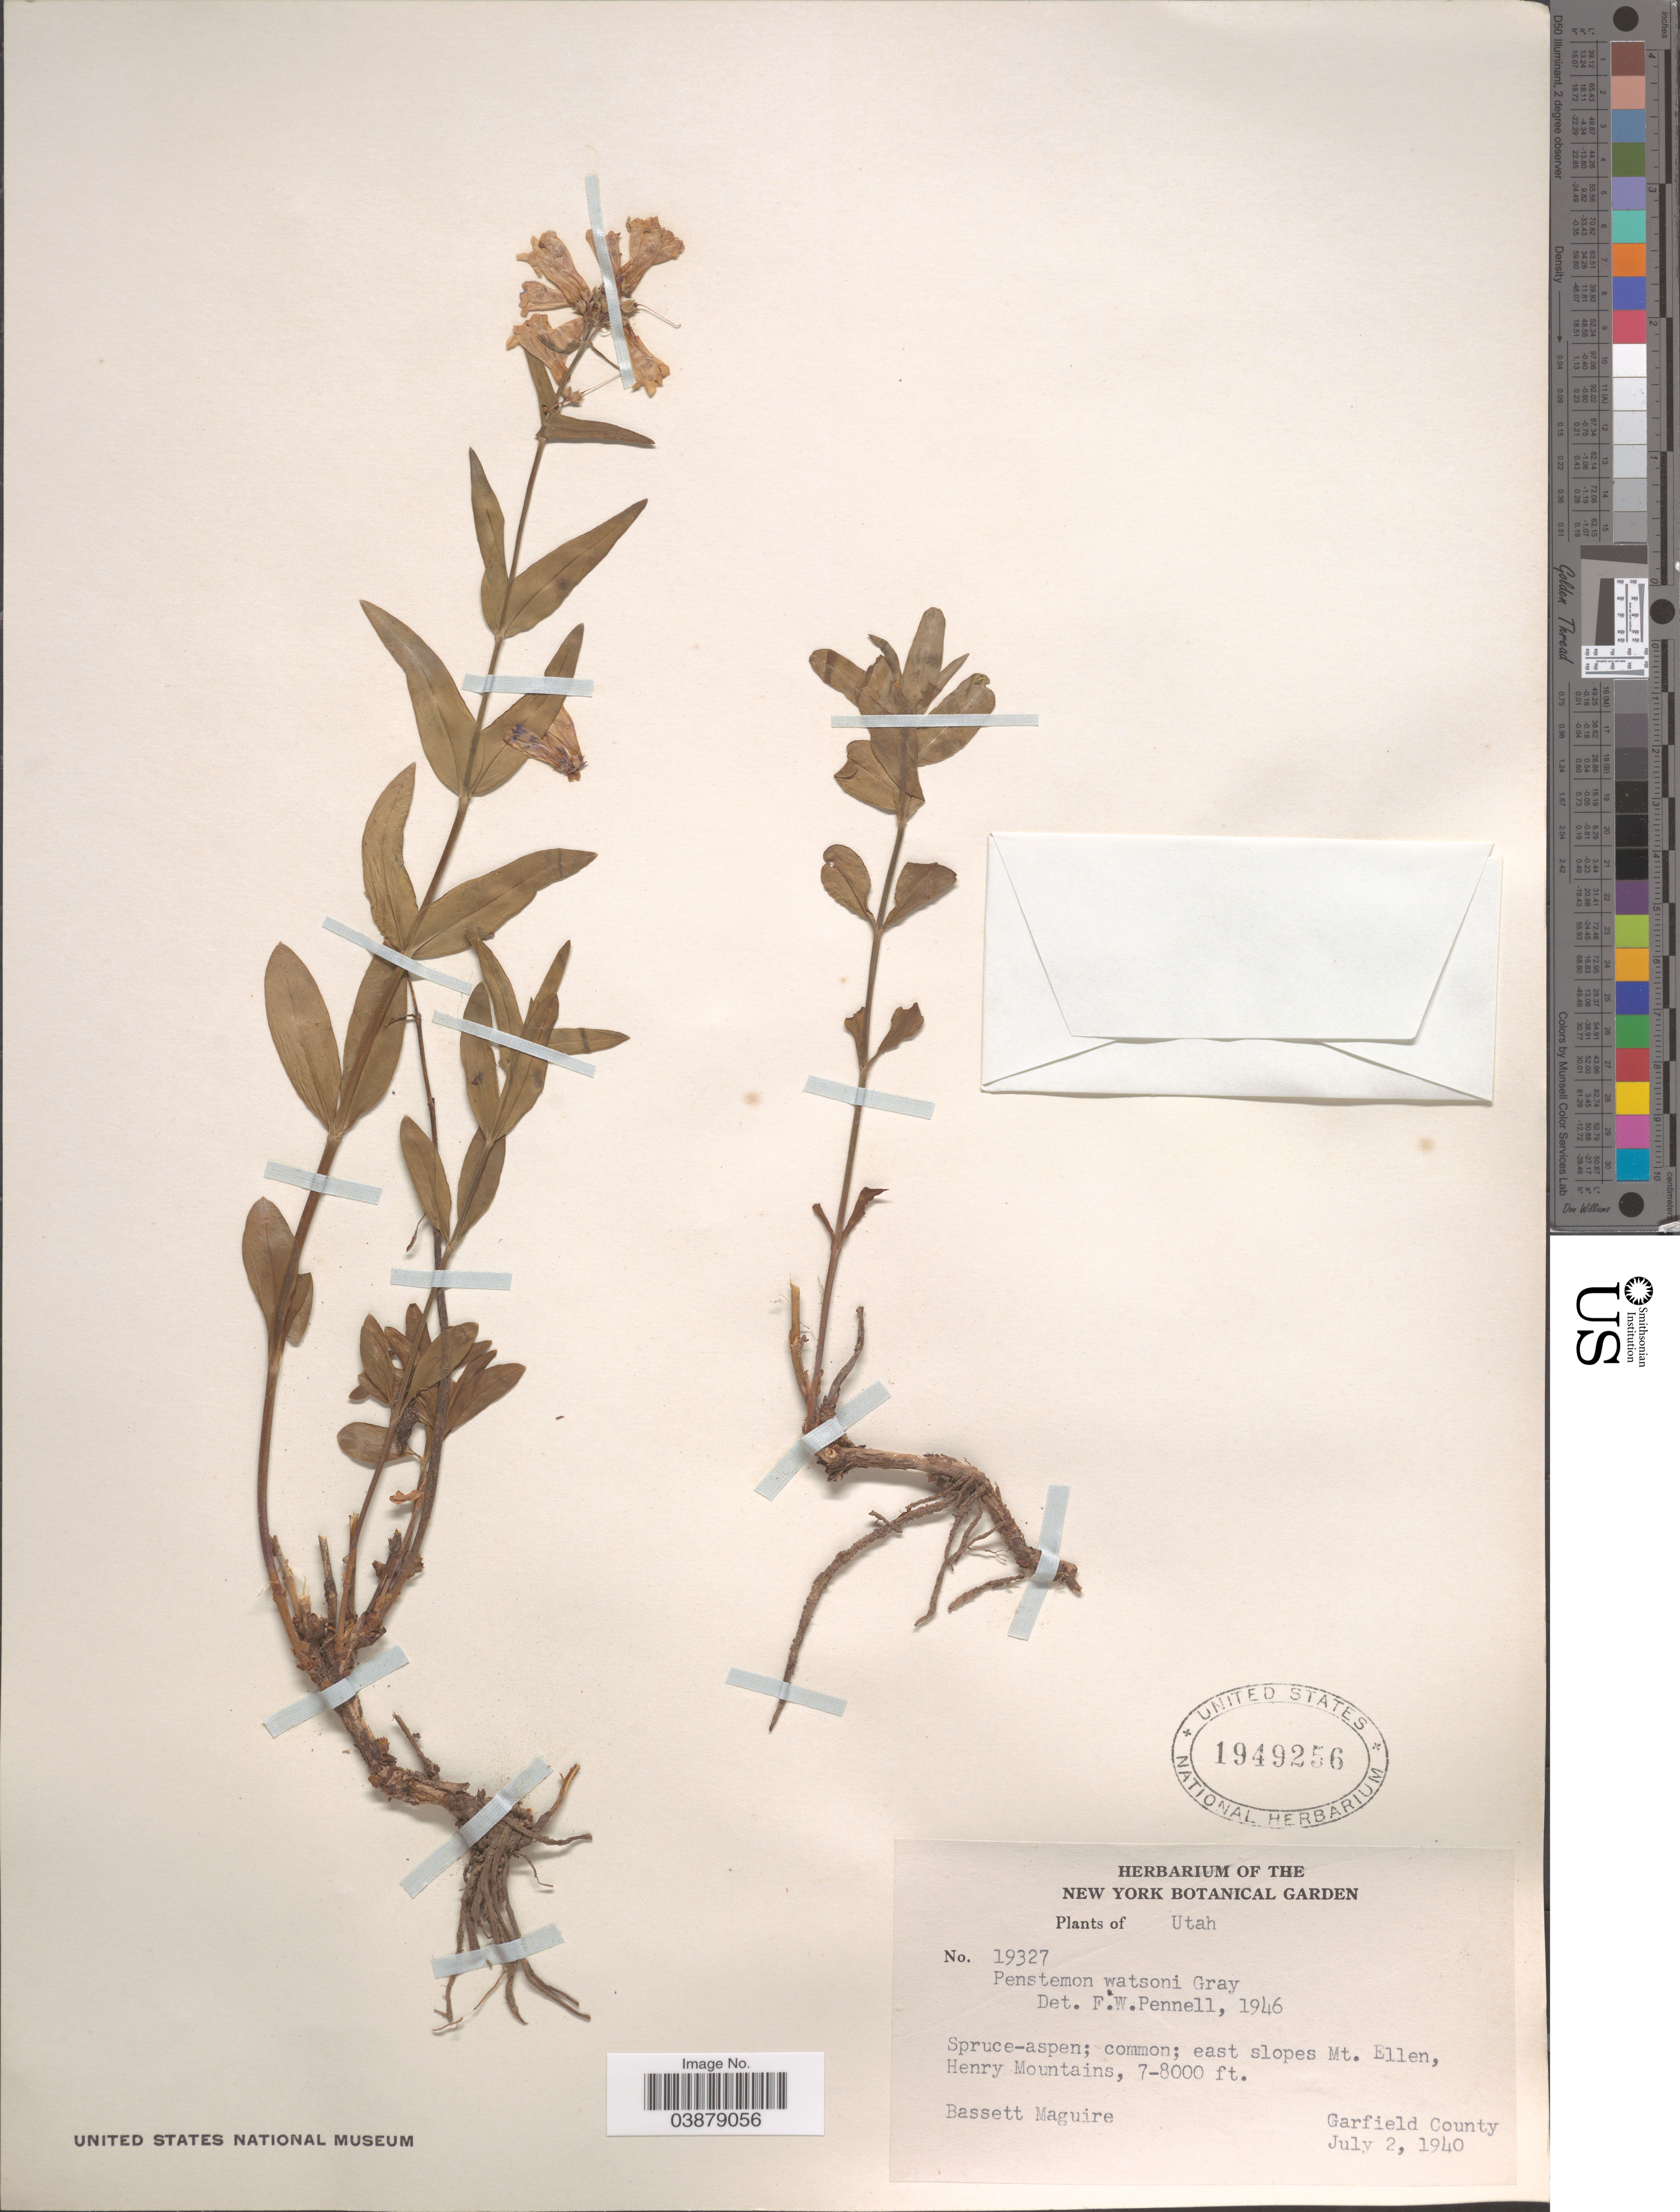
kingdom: Plantae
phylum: Tracheophyta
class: Magnoliopsida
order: Lamiales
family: Plantaginaceae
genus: Penstemon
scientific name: Penstemon watsonii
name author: A. Gray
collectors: B. Maguire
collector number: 19327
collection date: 1940-07-02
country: United States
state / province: Utah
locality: East slopes Mt. Ellen, Henry Mountains, Garfield County.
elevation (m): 2134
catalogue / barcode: US 1949256